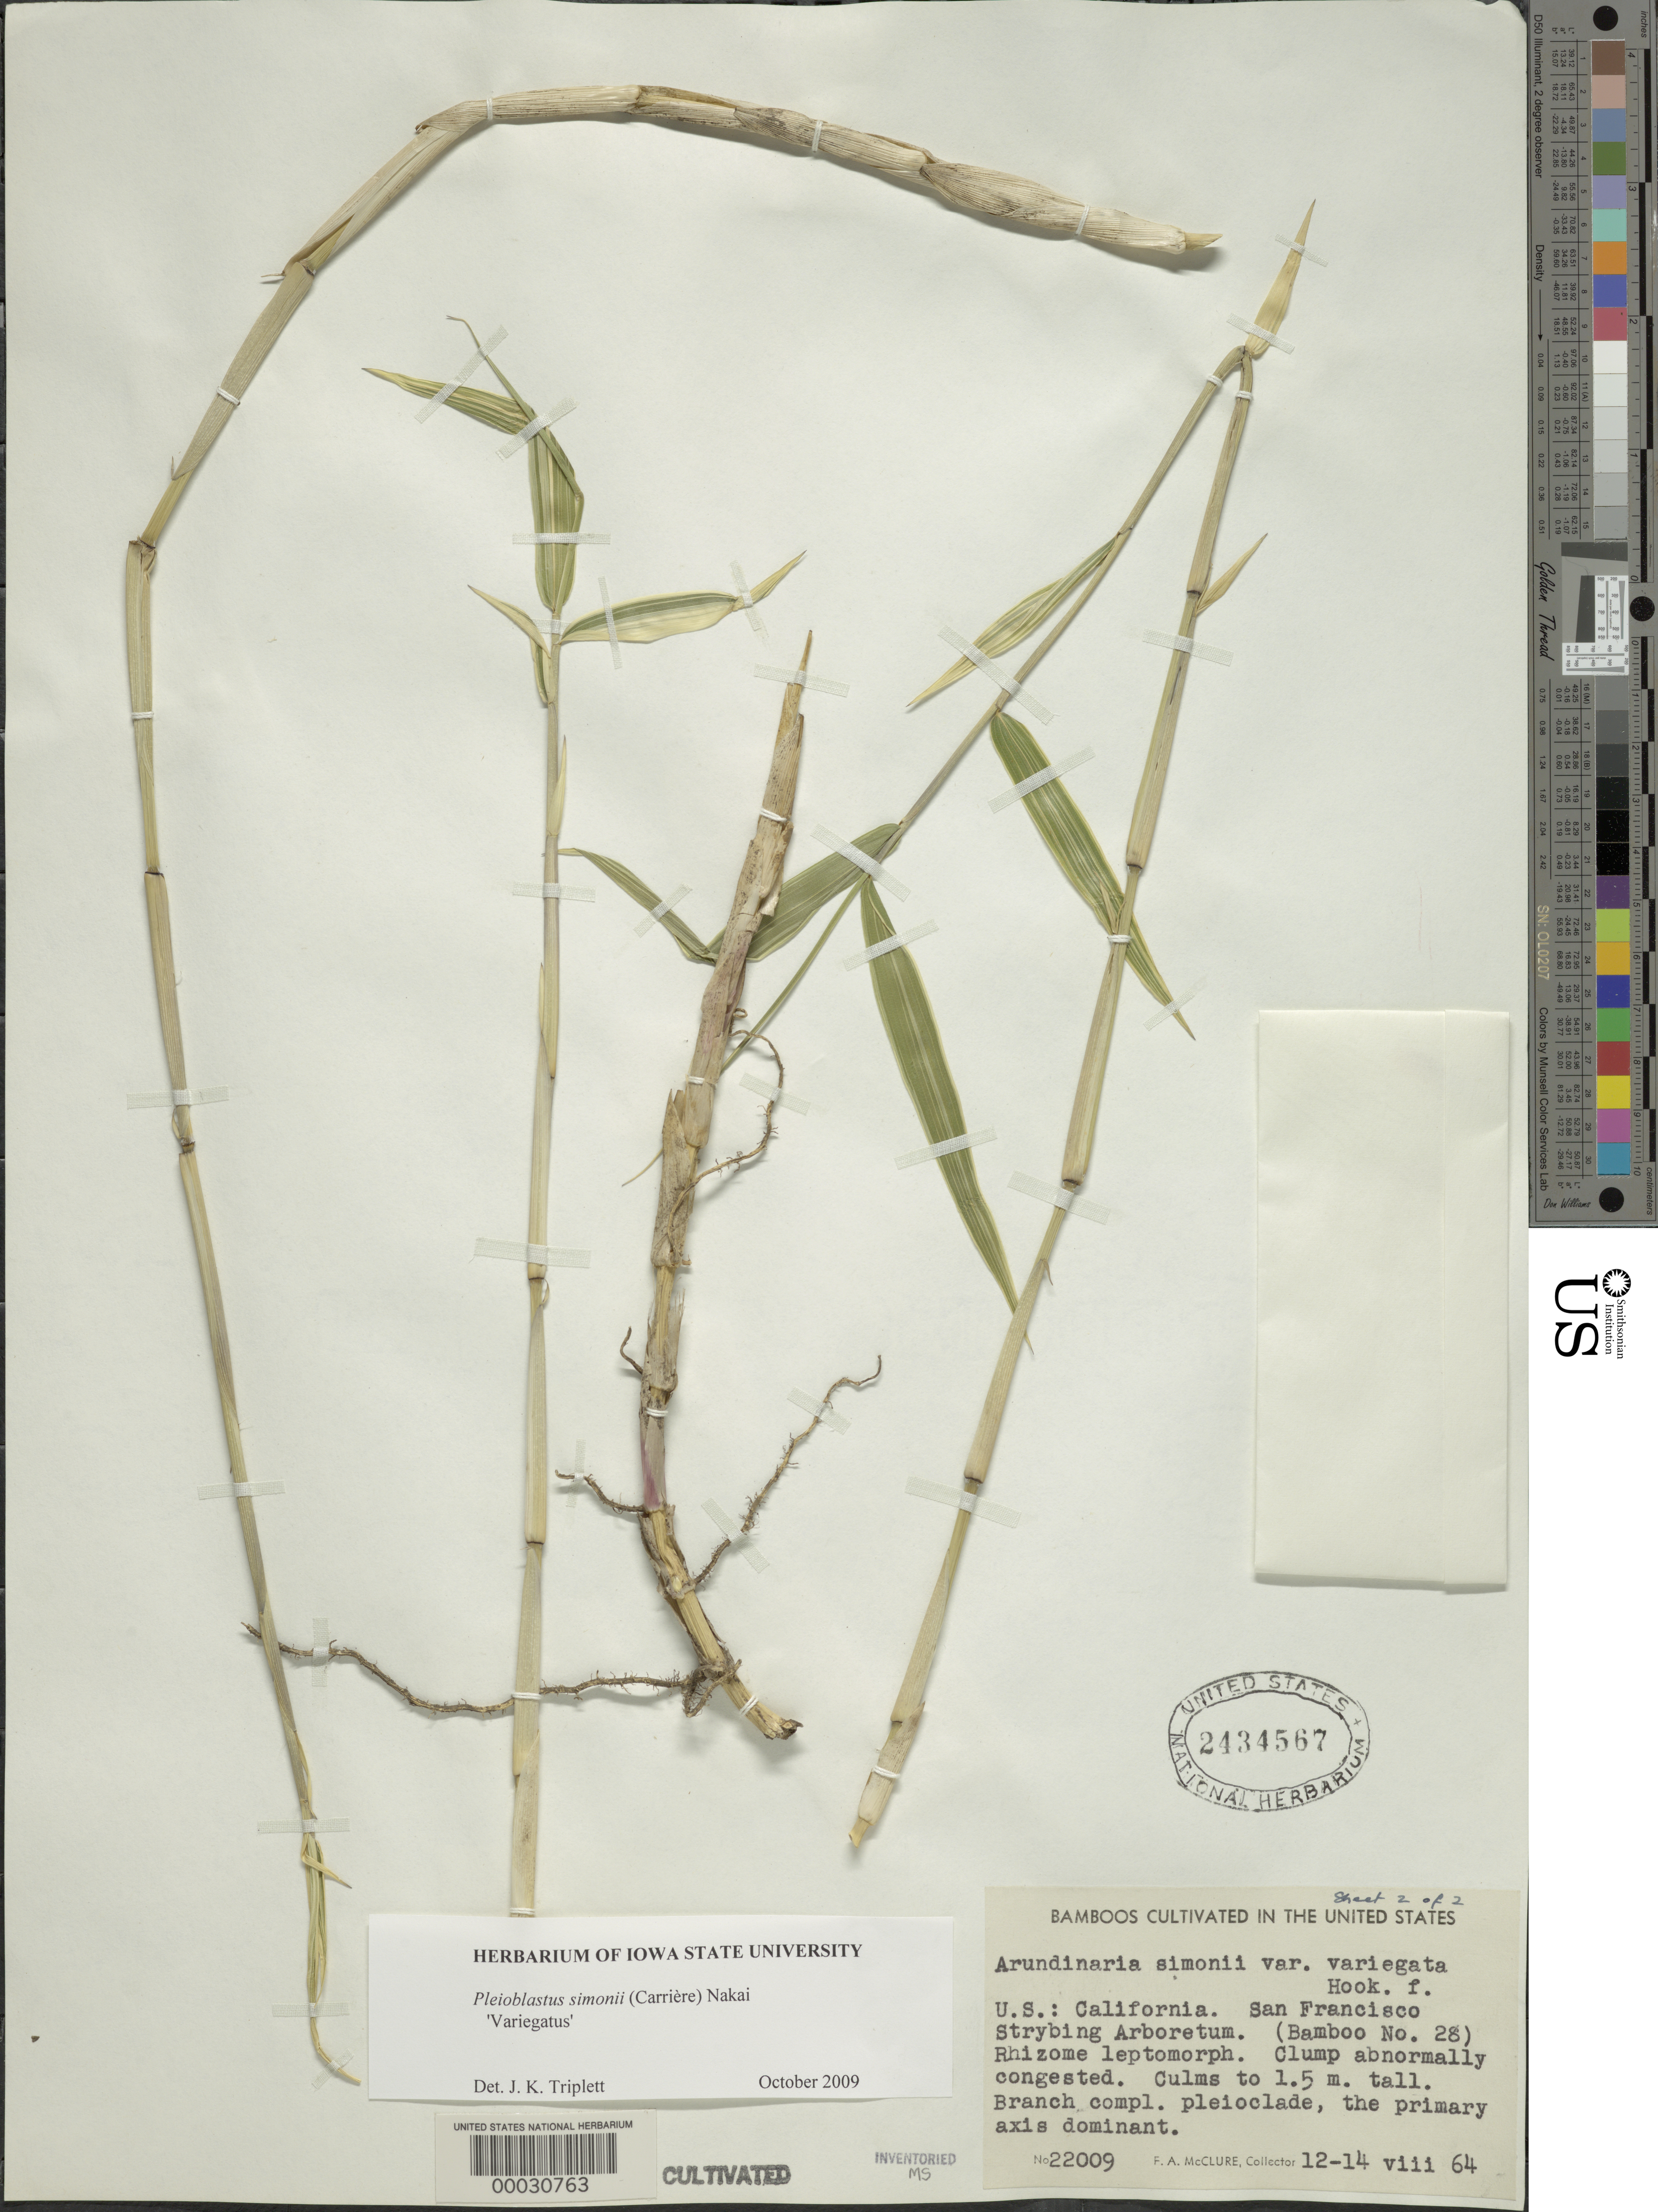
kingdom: Plantae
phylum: Tracheophyta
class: Liliopsida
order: Poales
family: Poaceae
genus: Pleioblastus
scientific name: Pleioblastus simonii 'Variegatus'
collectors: F. A. McClure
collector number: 22009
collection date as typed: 12 Aug 1964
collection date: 1964-08-12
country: United States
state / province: California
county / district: San Francisco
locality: San francisco strybling arboretum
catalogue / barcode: US 2434567